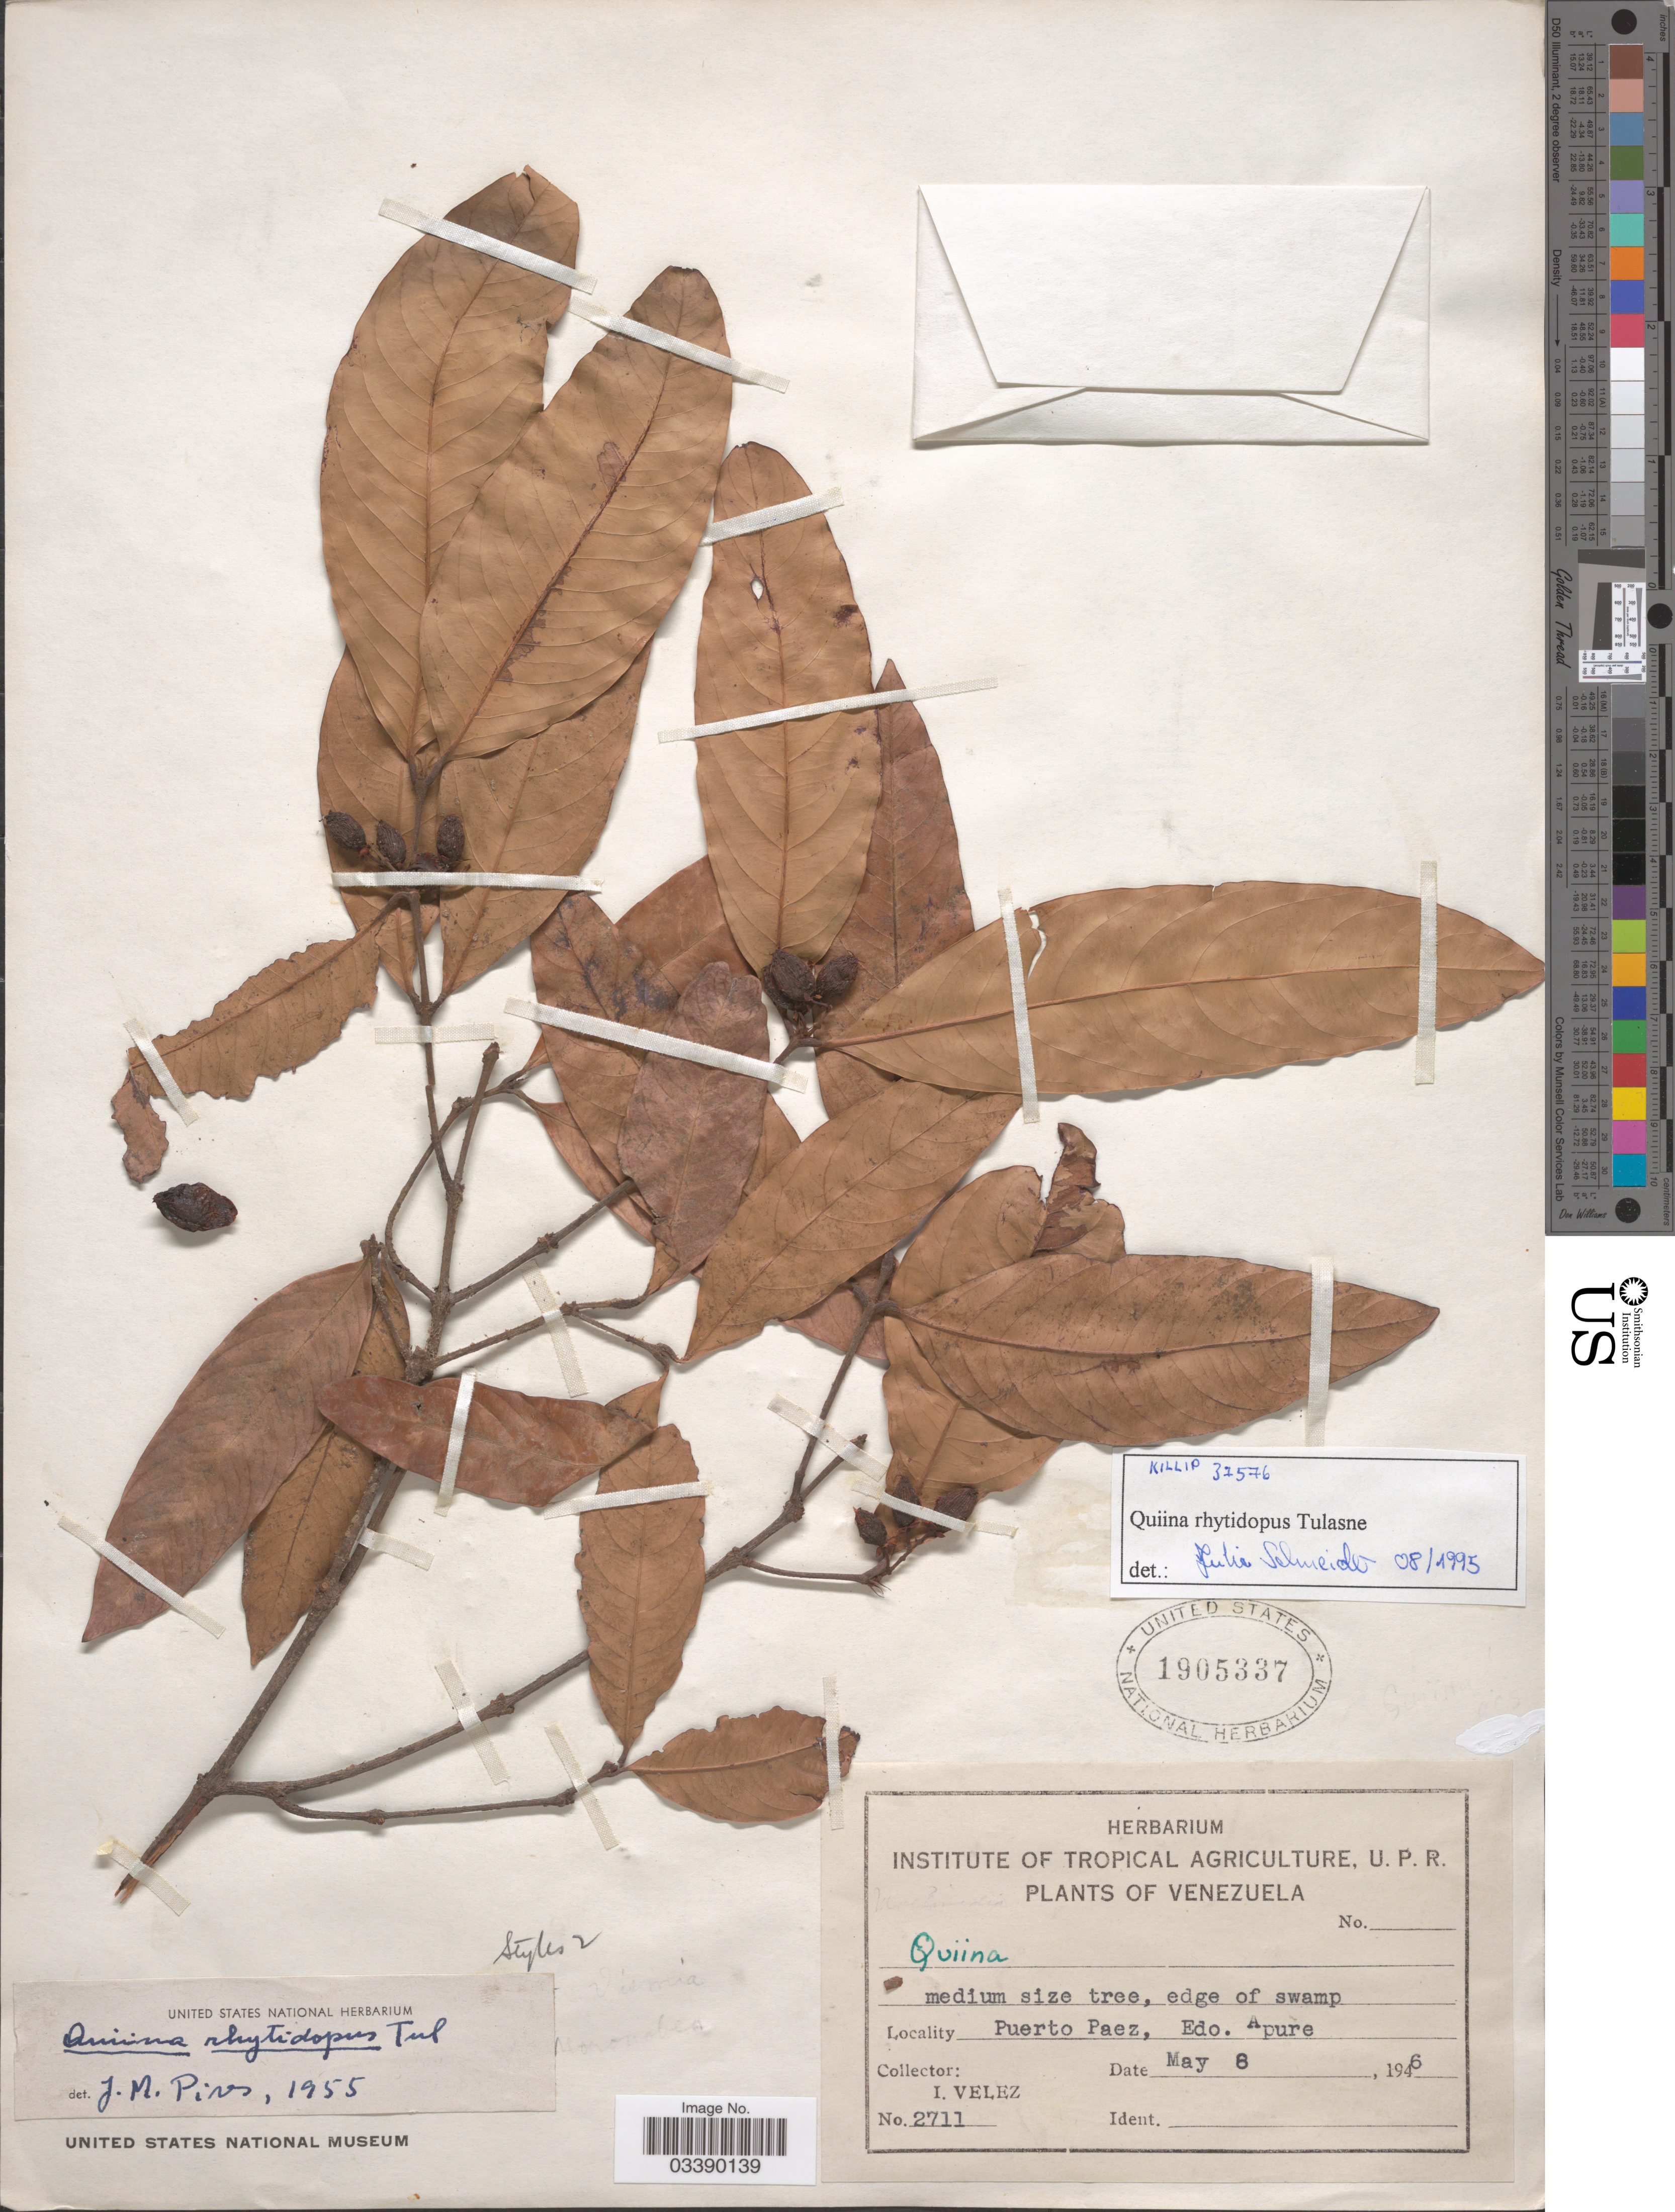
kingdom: Plantae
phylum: Tracheophyta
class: Magnoliopsida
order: Malpighiales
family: Quiinaceae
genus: Quiina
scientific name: Quiina rhytidopus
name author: Tul.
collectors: I. Velez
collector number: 2711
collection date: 1946-05-08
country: Venezuela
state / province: Apure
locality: Puerto Paez.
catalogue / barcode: US 1905337